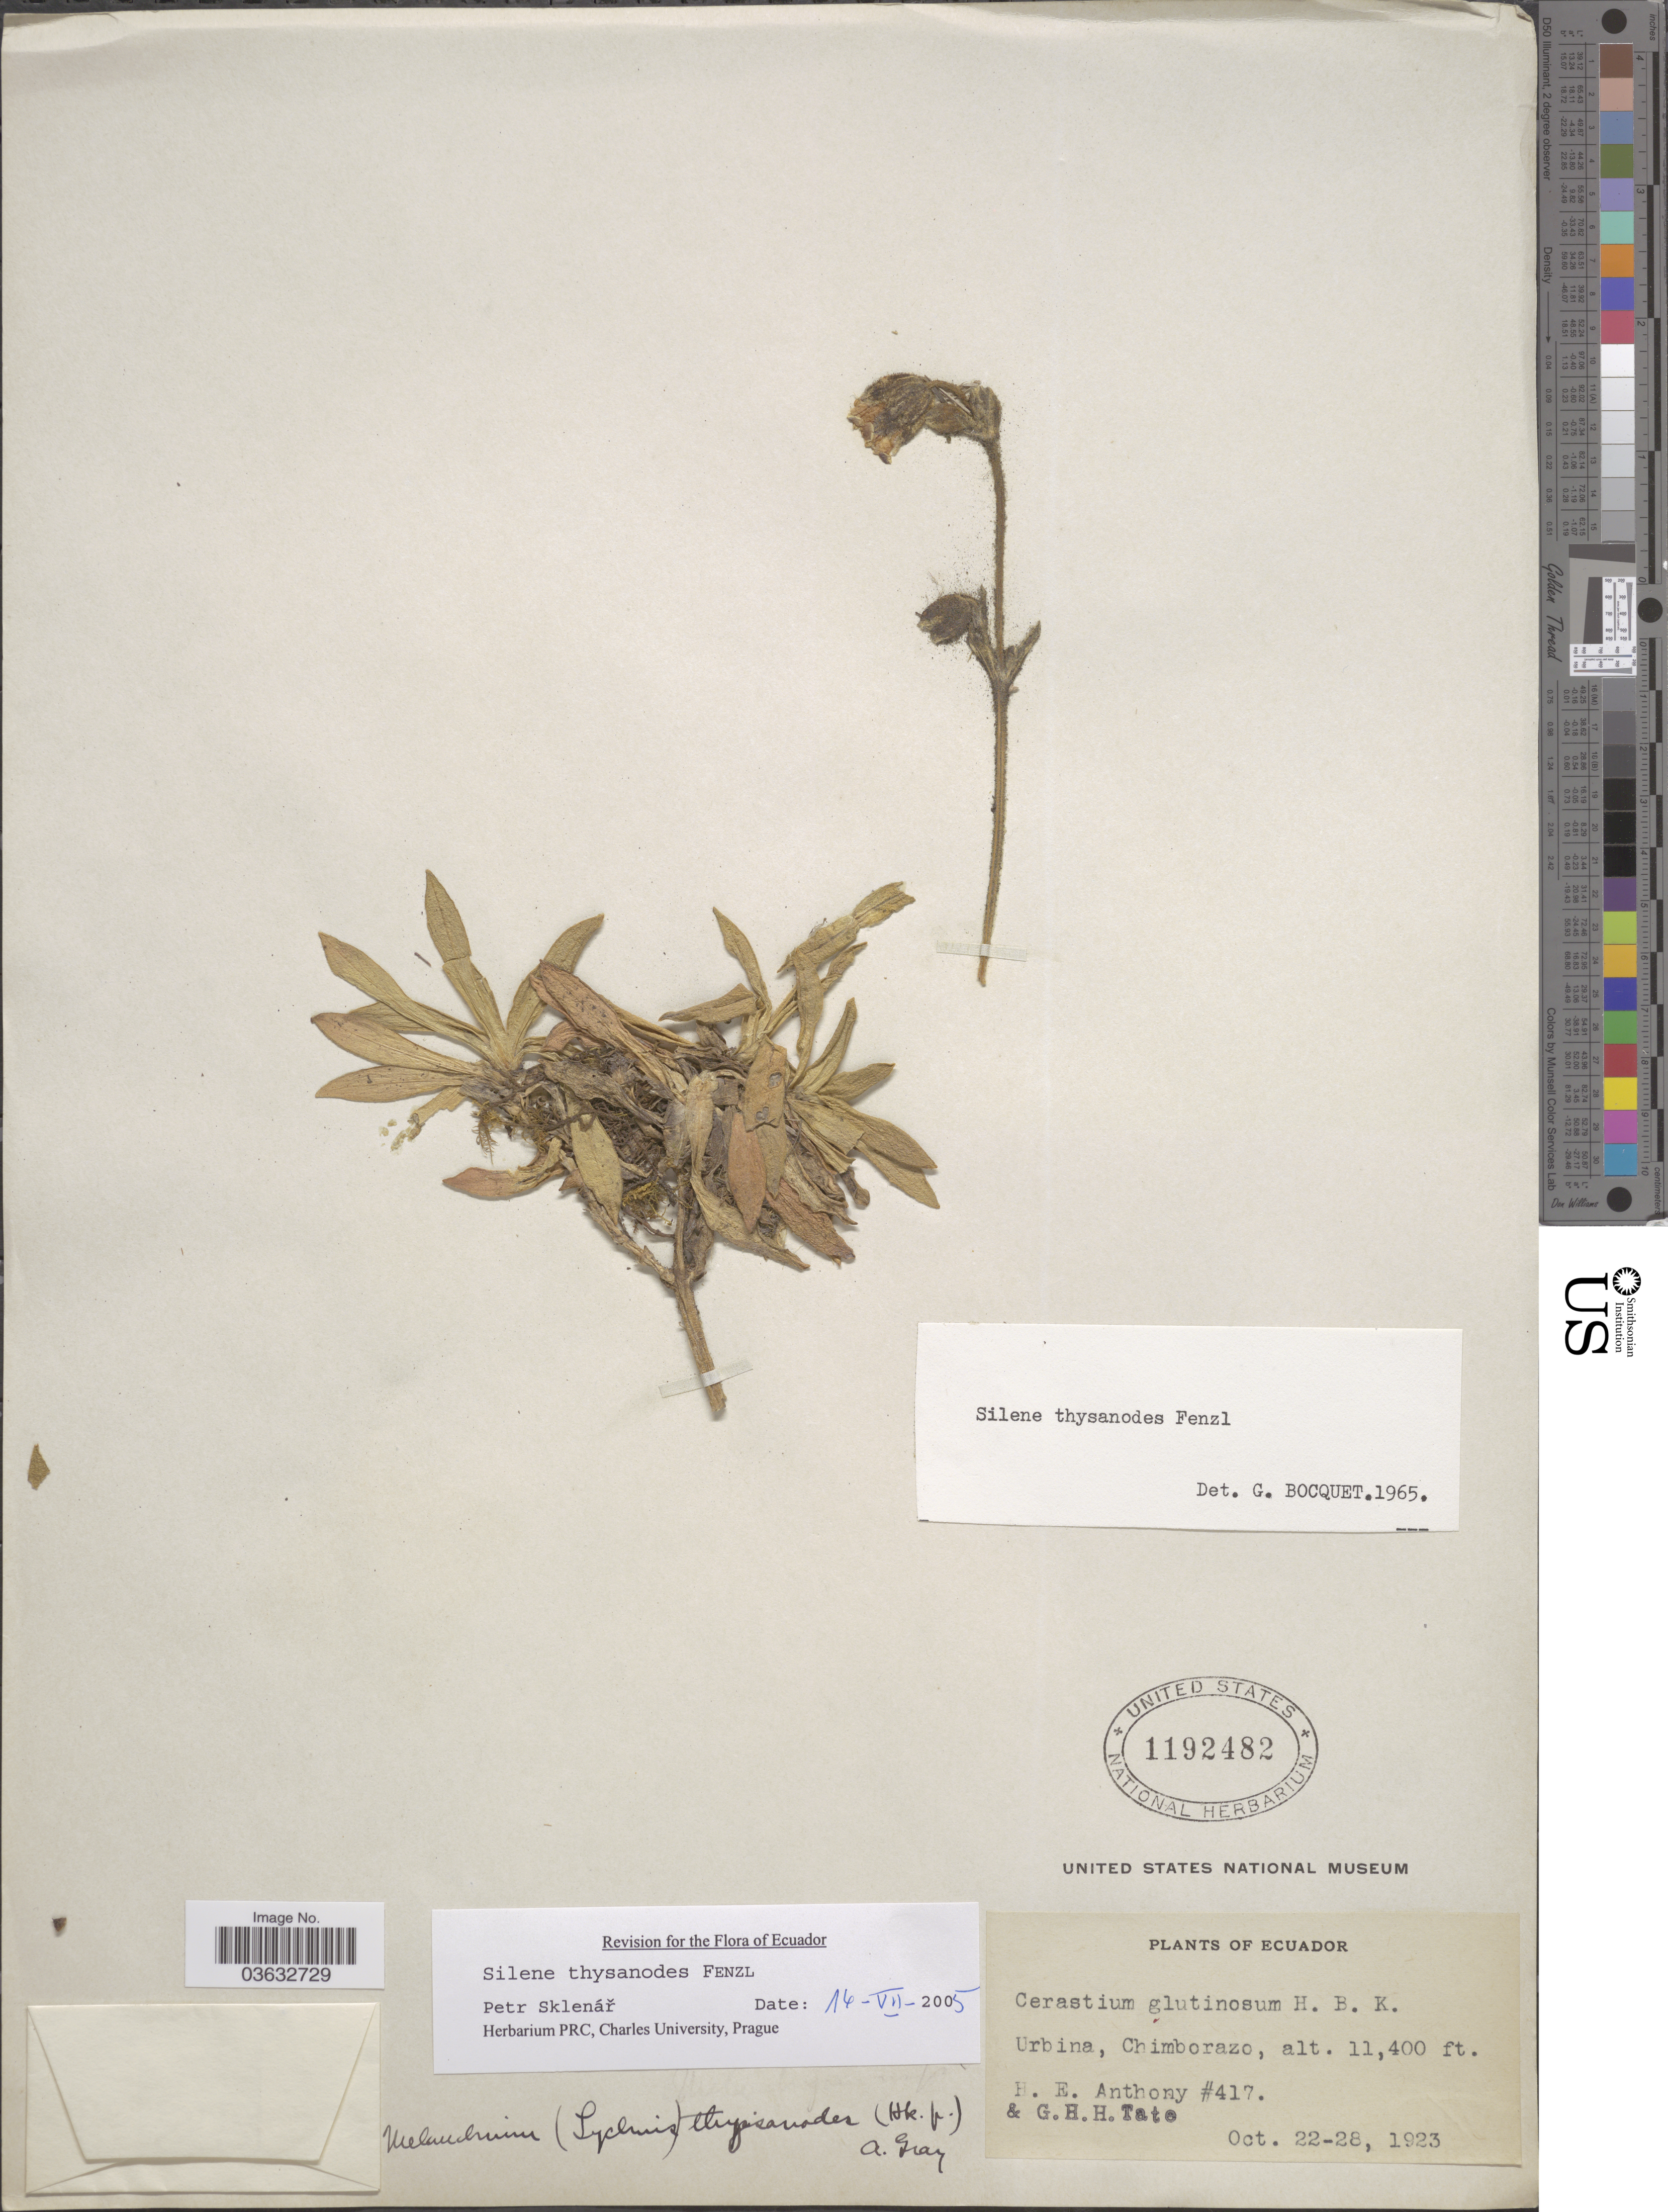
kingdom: Plantae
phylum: Tracheophyta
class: Magnoliopsida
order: Caryophyllales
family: Caryophyllaceae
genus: Silene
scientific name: Silene thysanodes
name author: Fenzl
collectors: H. E. Anthony & G. H. H.Tate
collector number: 417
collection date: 1923-10-22/1923-10-28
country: Ecuador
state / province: Chimborazo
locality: Urbina.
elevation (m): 3475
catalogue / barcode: US 1192482